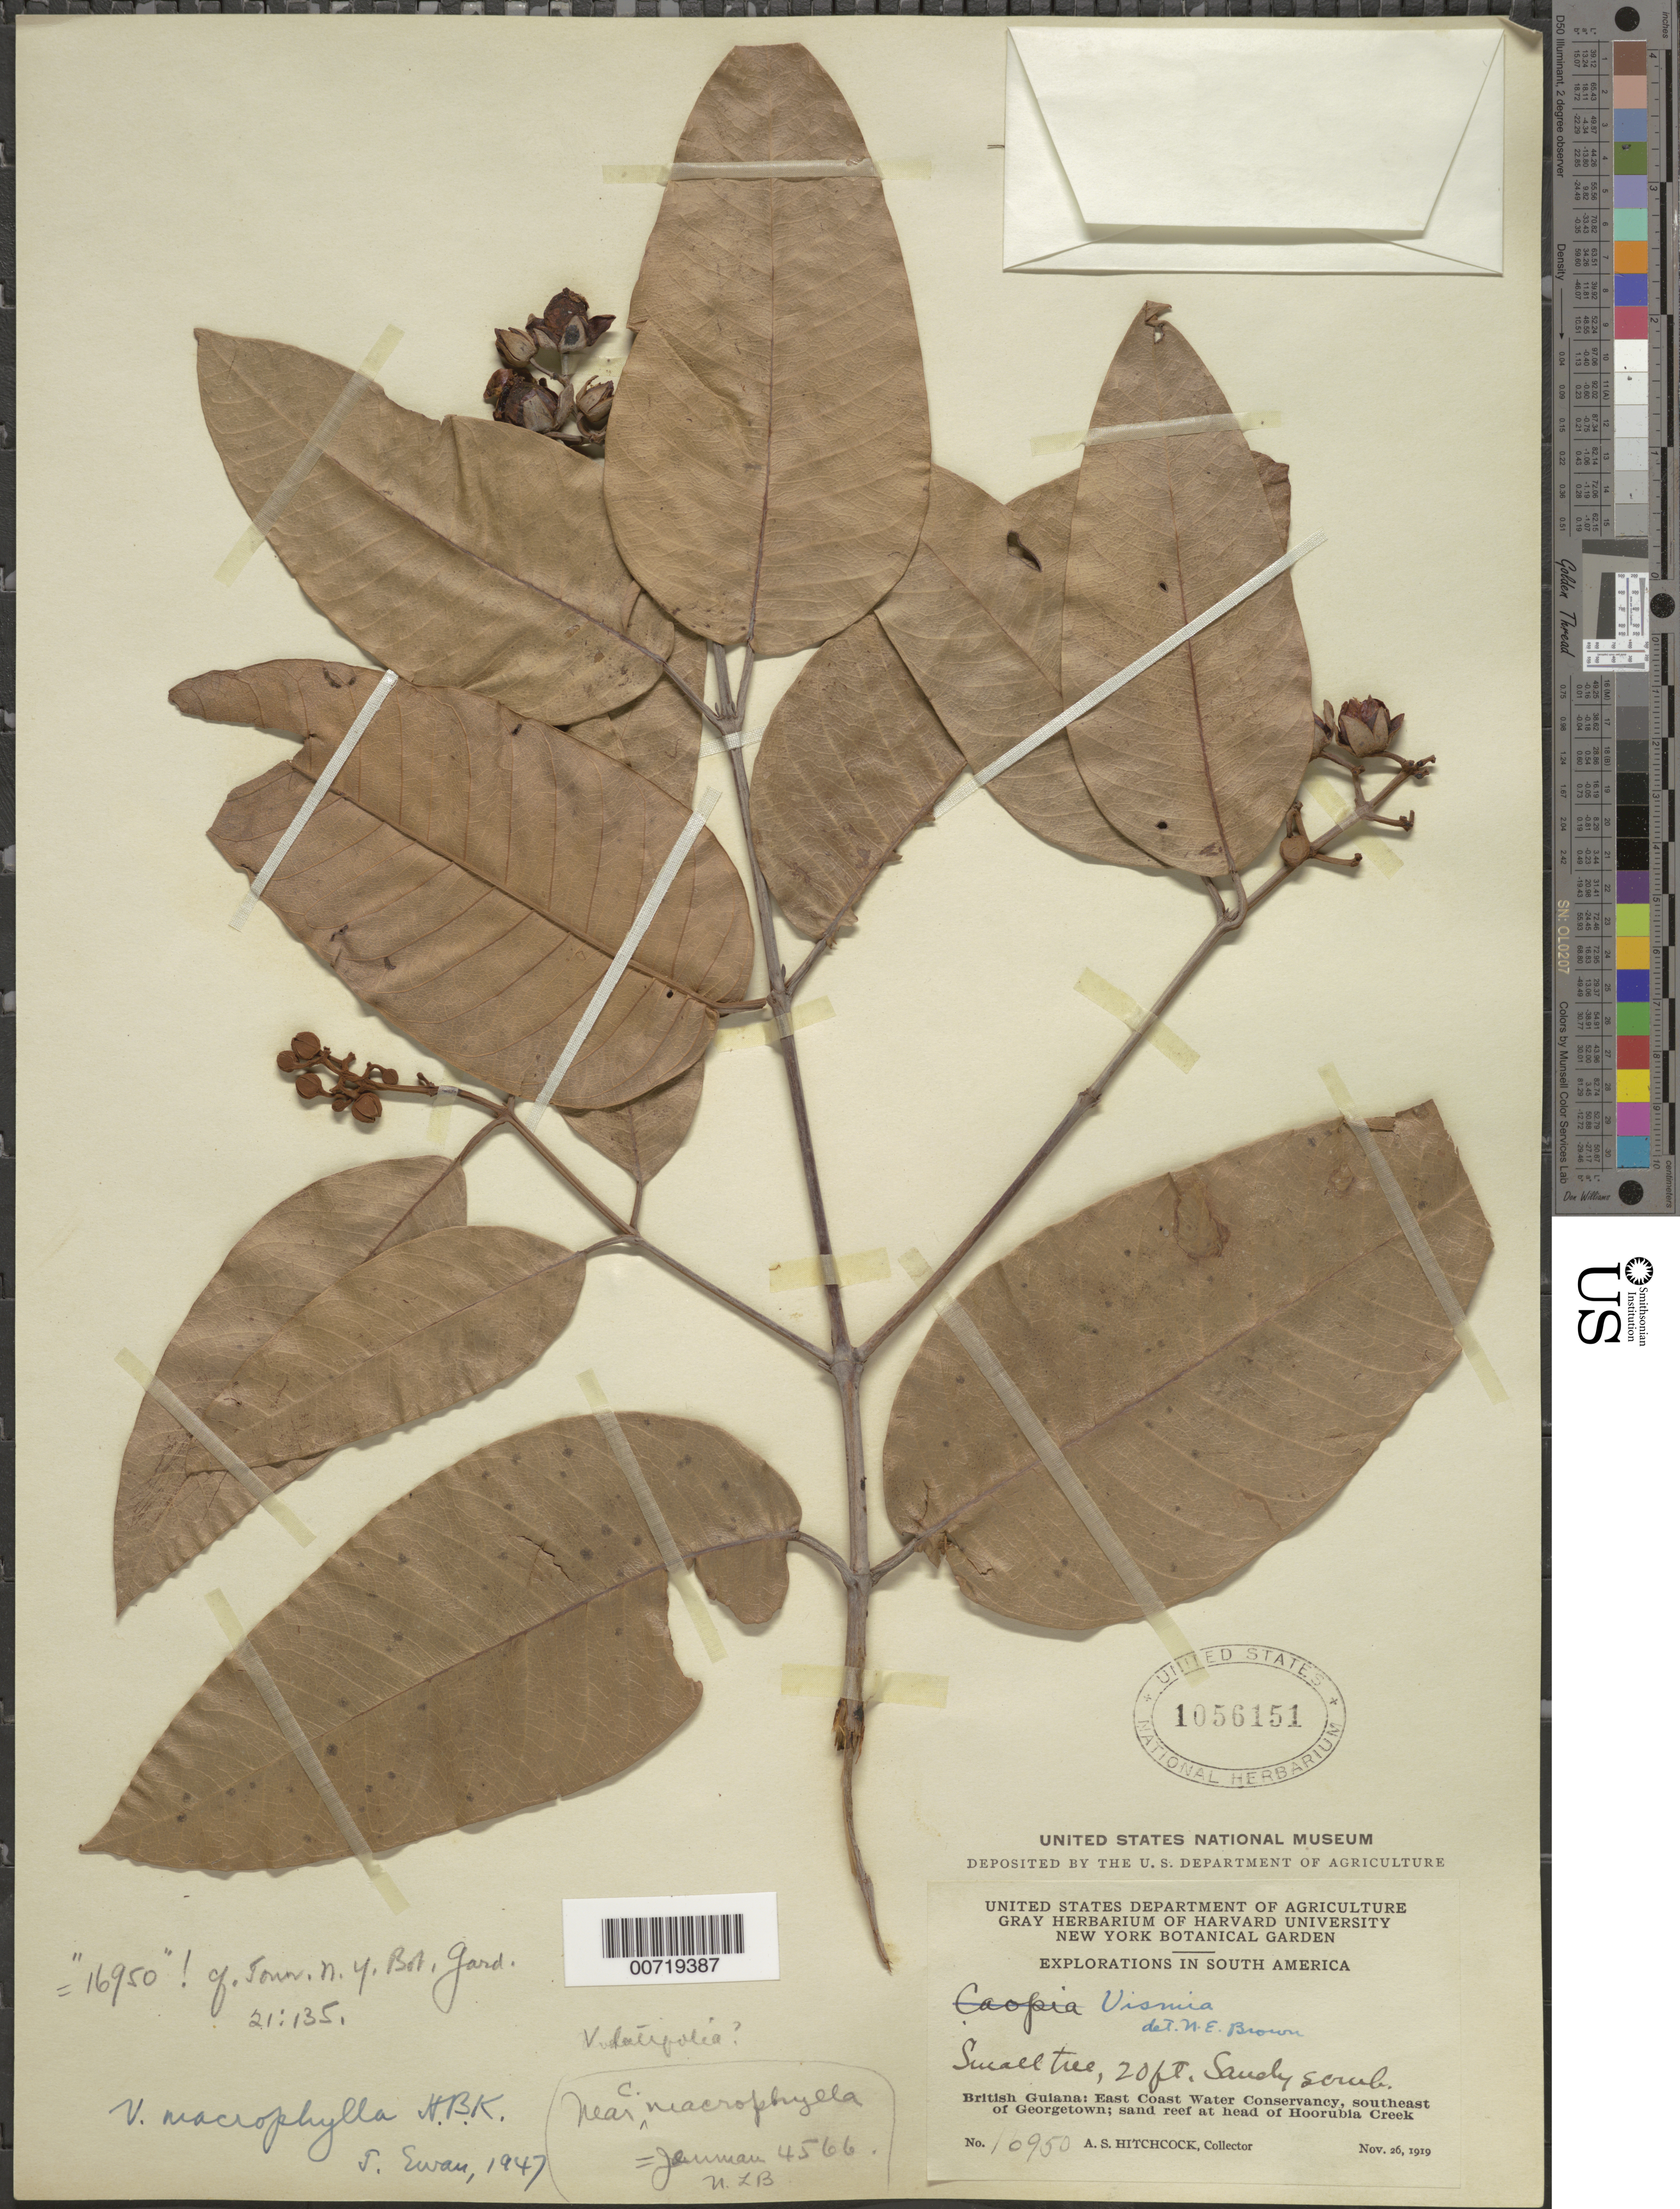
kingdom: Plantae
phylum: Tracheophyta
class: Magnoliopsida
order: Malpighiales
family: Hypericaceae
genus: Vismia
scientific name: Vismia japurensis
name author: Reichardt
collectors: A. S. Hitchcock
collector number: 16950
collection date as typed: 26-Nov-19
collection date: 1919-11-26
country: Guyana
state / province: Demerara-Mahaica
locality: Hoorubea Creek, head of, SE of Georgetown, East Coast Water Conservancy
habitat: Sandy scrub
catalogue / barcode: US 1056151